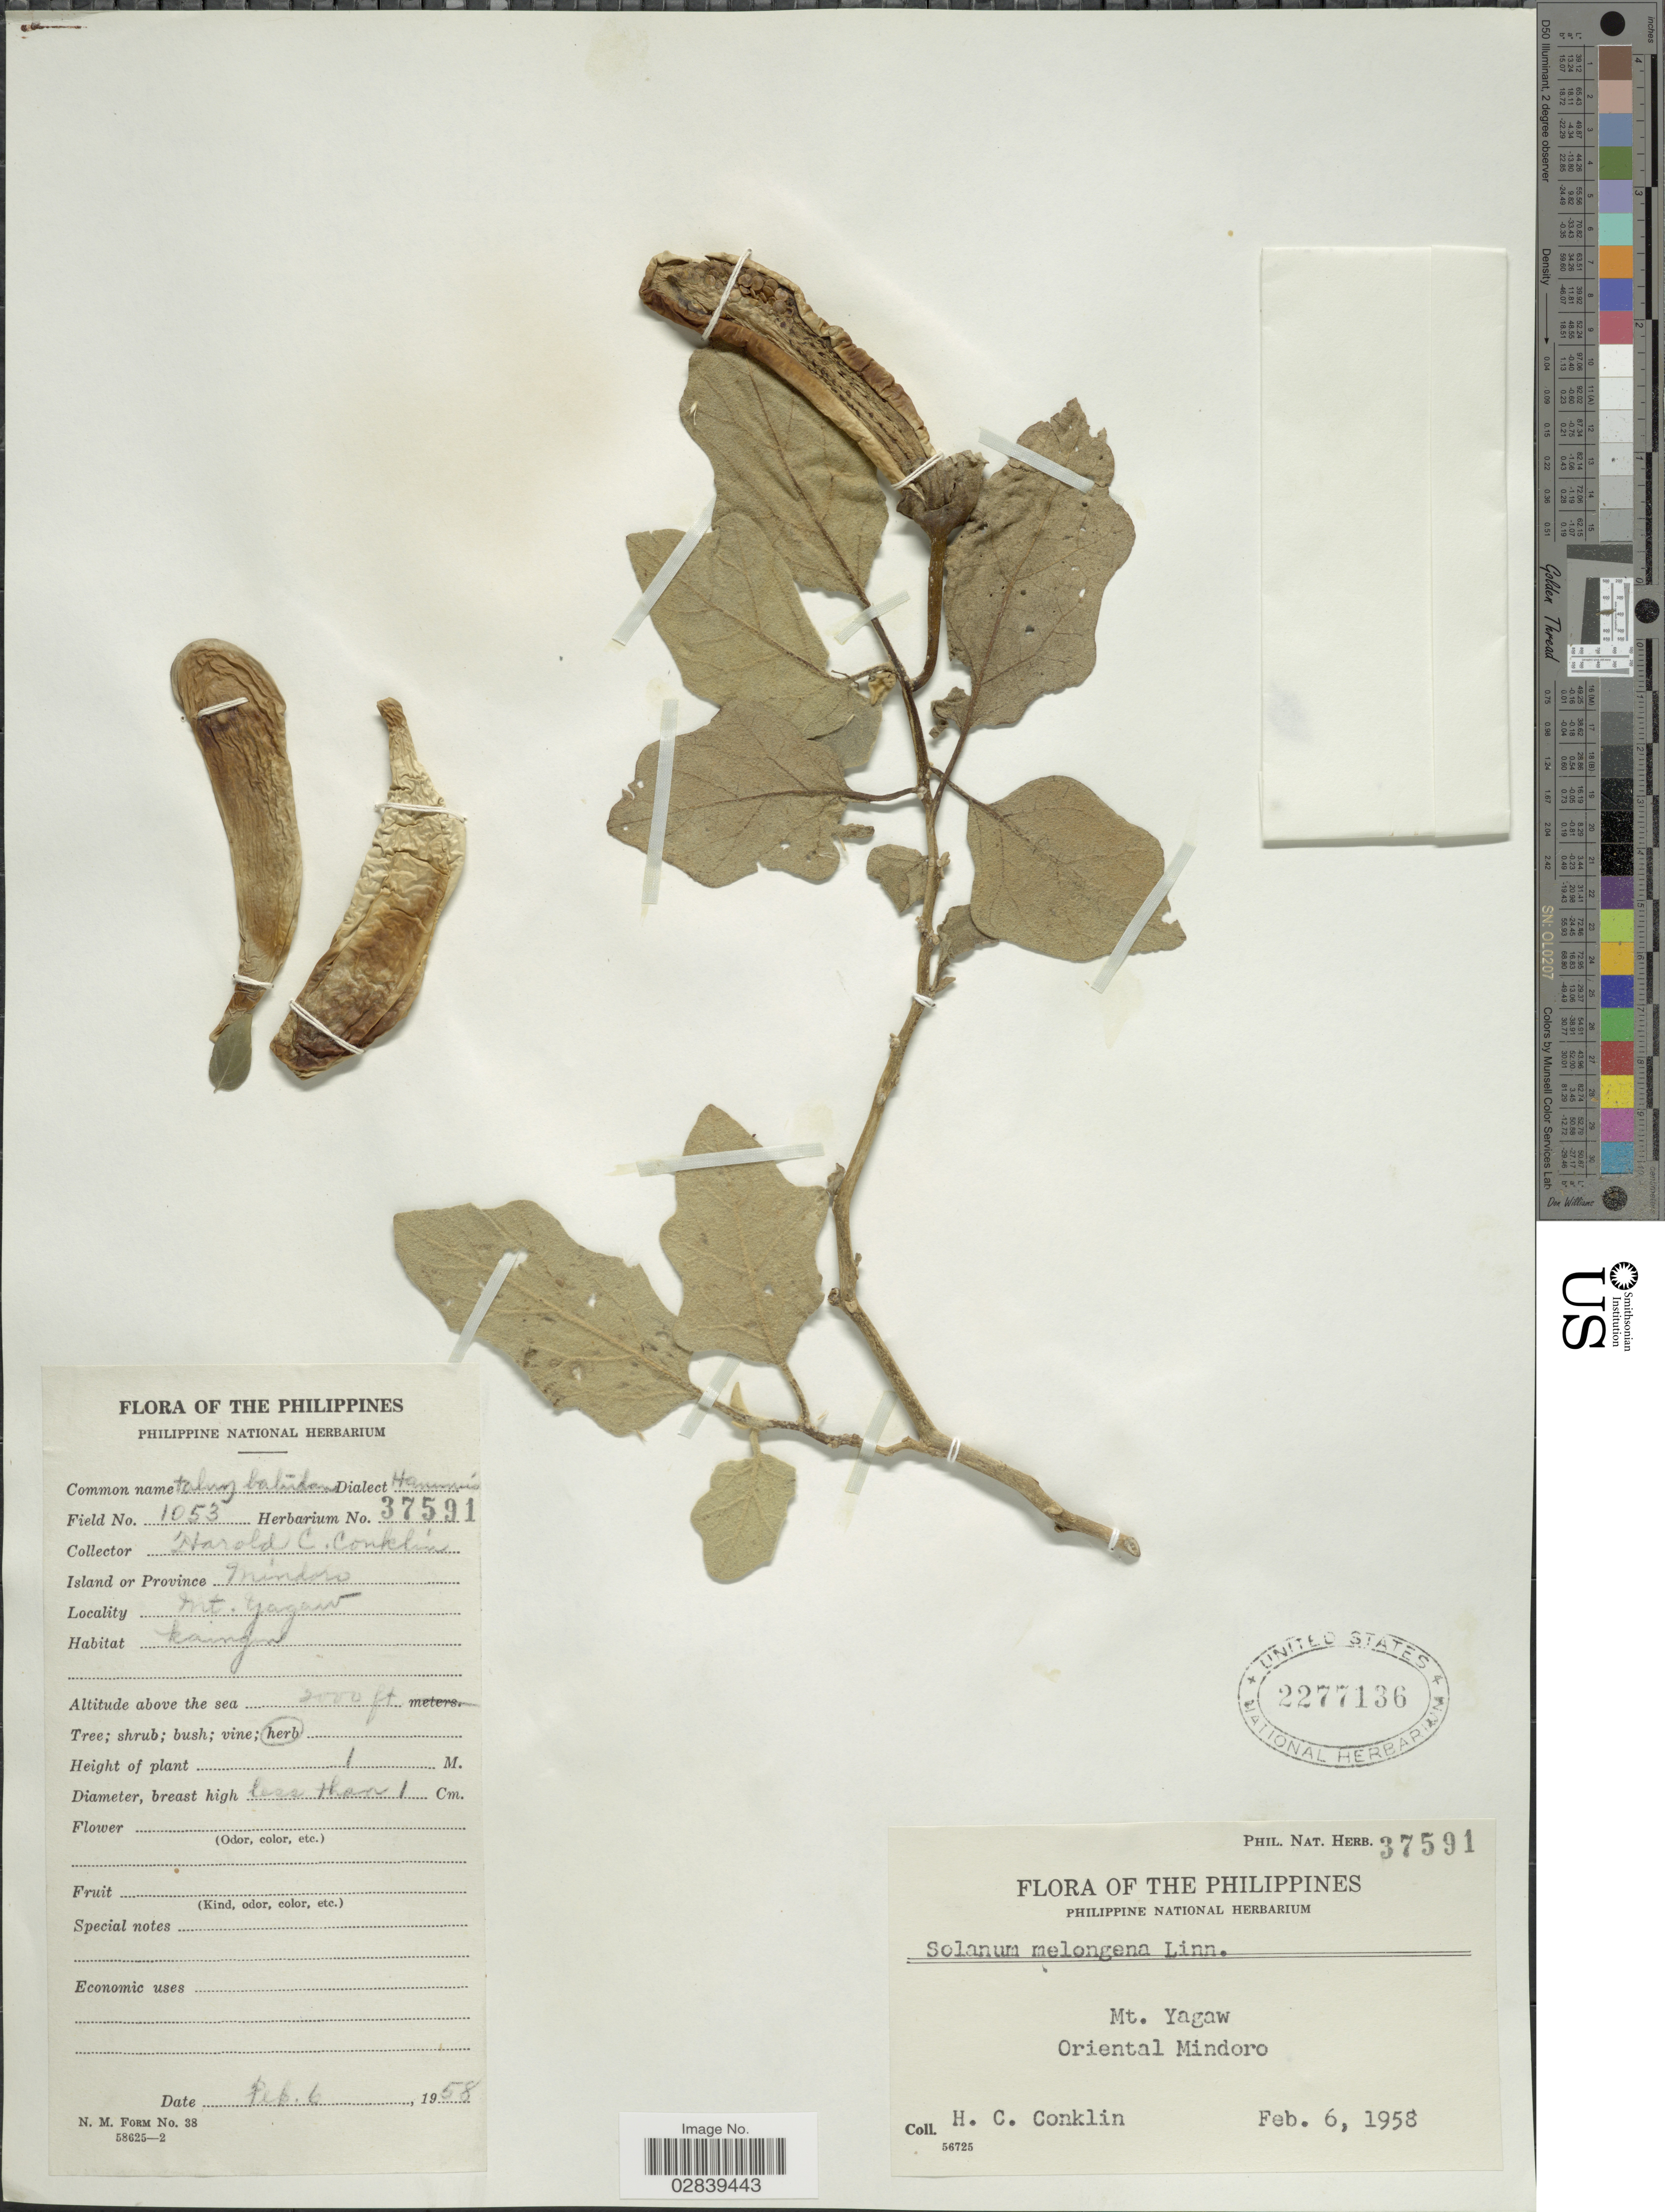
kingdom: Plantae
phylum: Tracheophyta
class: Magnoliopsida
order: Solanales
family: Solanaceae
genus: Solanum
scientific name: Solanum melongena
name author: L.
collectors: H. Conklin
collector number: Phil. Nat. Herb. 37591/ 1053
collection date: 1958-02-06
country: Philippines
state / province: Mimaropa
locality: Mt. Yagaw, Oriental Mindoro.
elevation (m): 610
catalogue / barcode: US 2277136